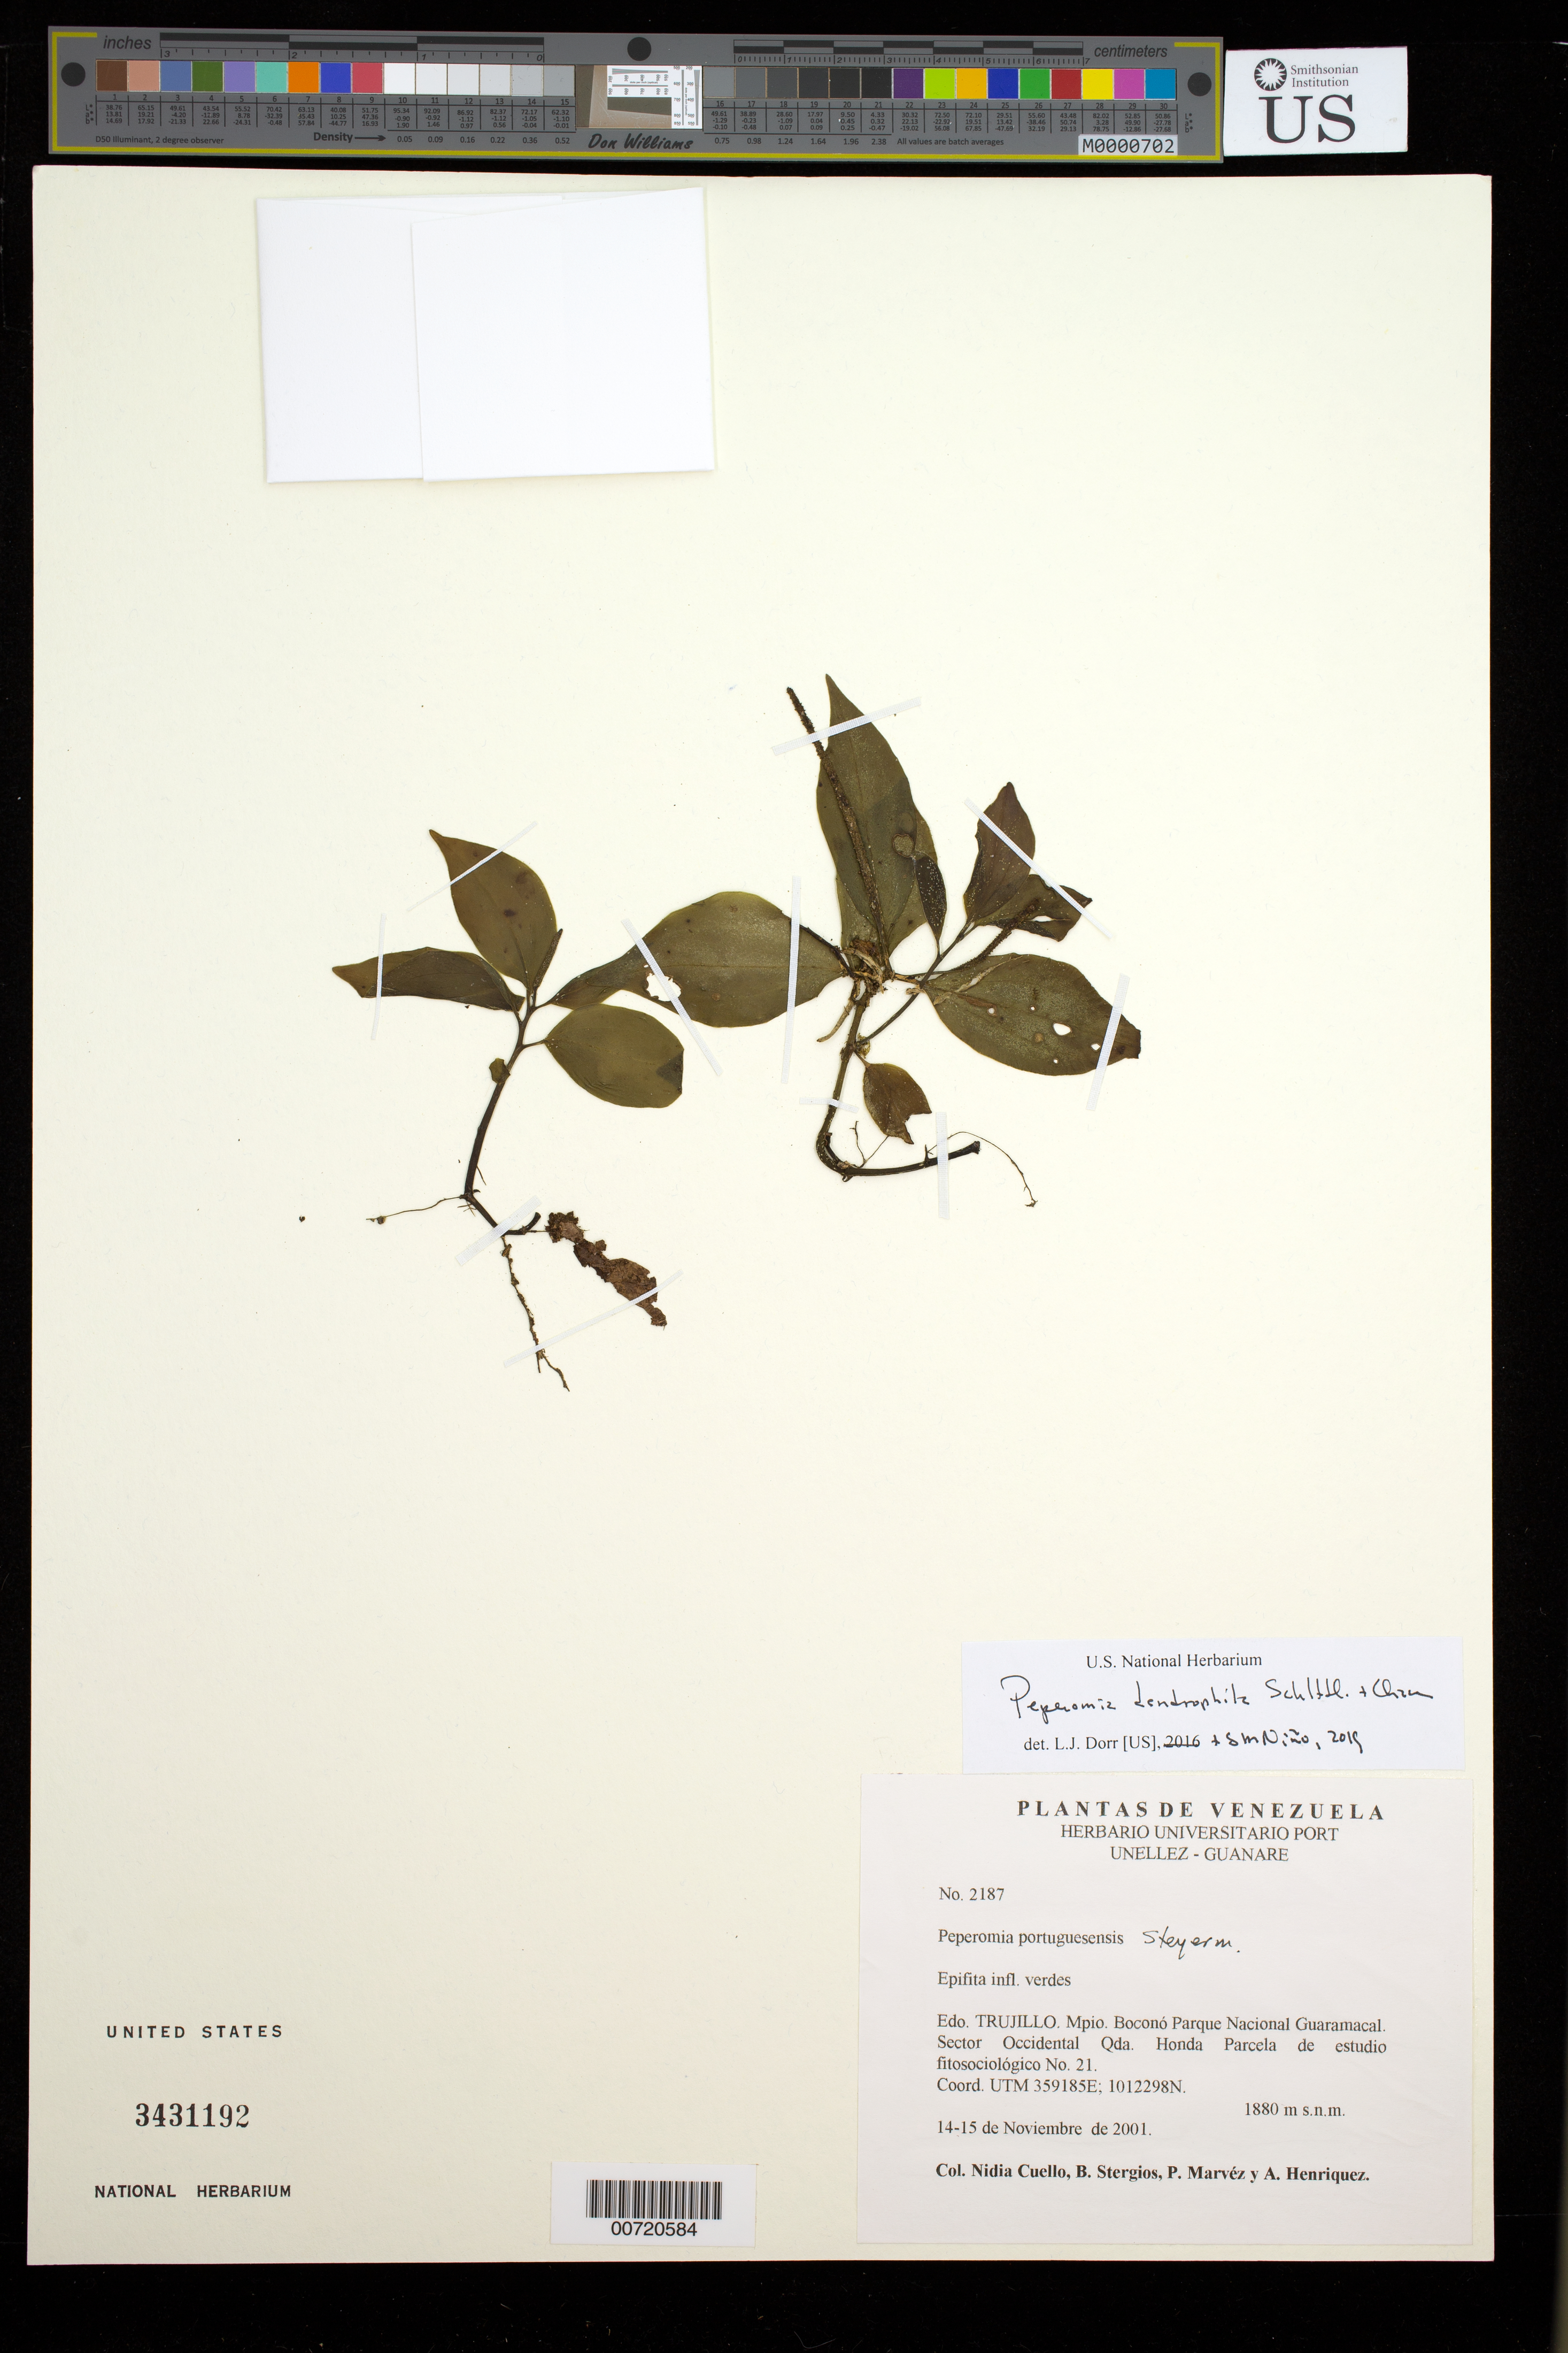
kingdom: Plantae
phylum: Tracheophyta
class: Magnoliopsida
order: Piperales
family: Piperaceae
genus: Peperomia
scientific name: Peperomia san-joseana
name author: C. DC.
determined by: Jiménez, José Estaban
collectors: N. L. Cuello, B. G. Stergios, P. Marvéz & A. Henriquez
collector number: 2187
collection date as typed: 14 Nov 2001 to 15 Nov 2001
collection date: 2001-11-14/2001-11-15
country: Venezuela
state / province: Trujillo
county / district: Boconó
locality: Parque Nacional Guaramacal. Sector occidental Qda. Honda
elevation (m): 1880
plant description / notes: PORT, US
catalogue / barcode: US 3431192